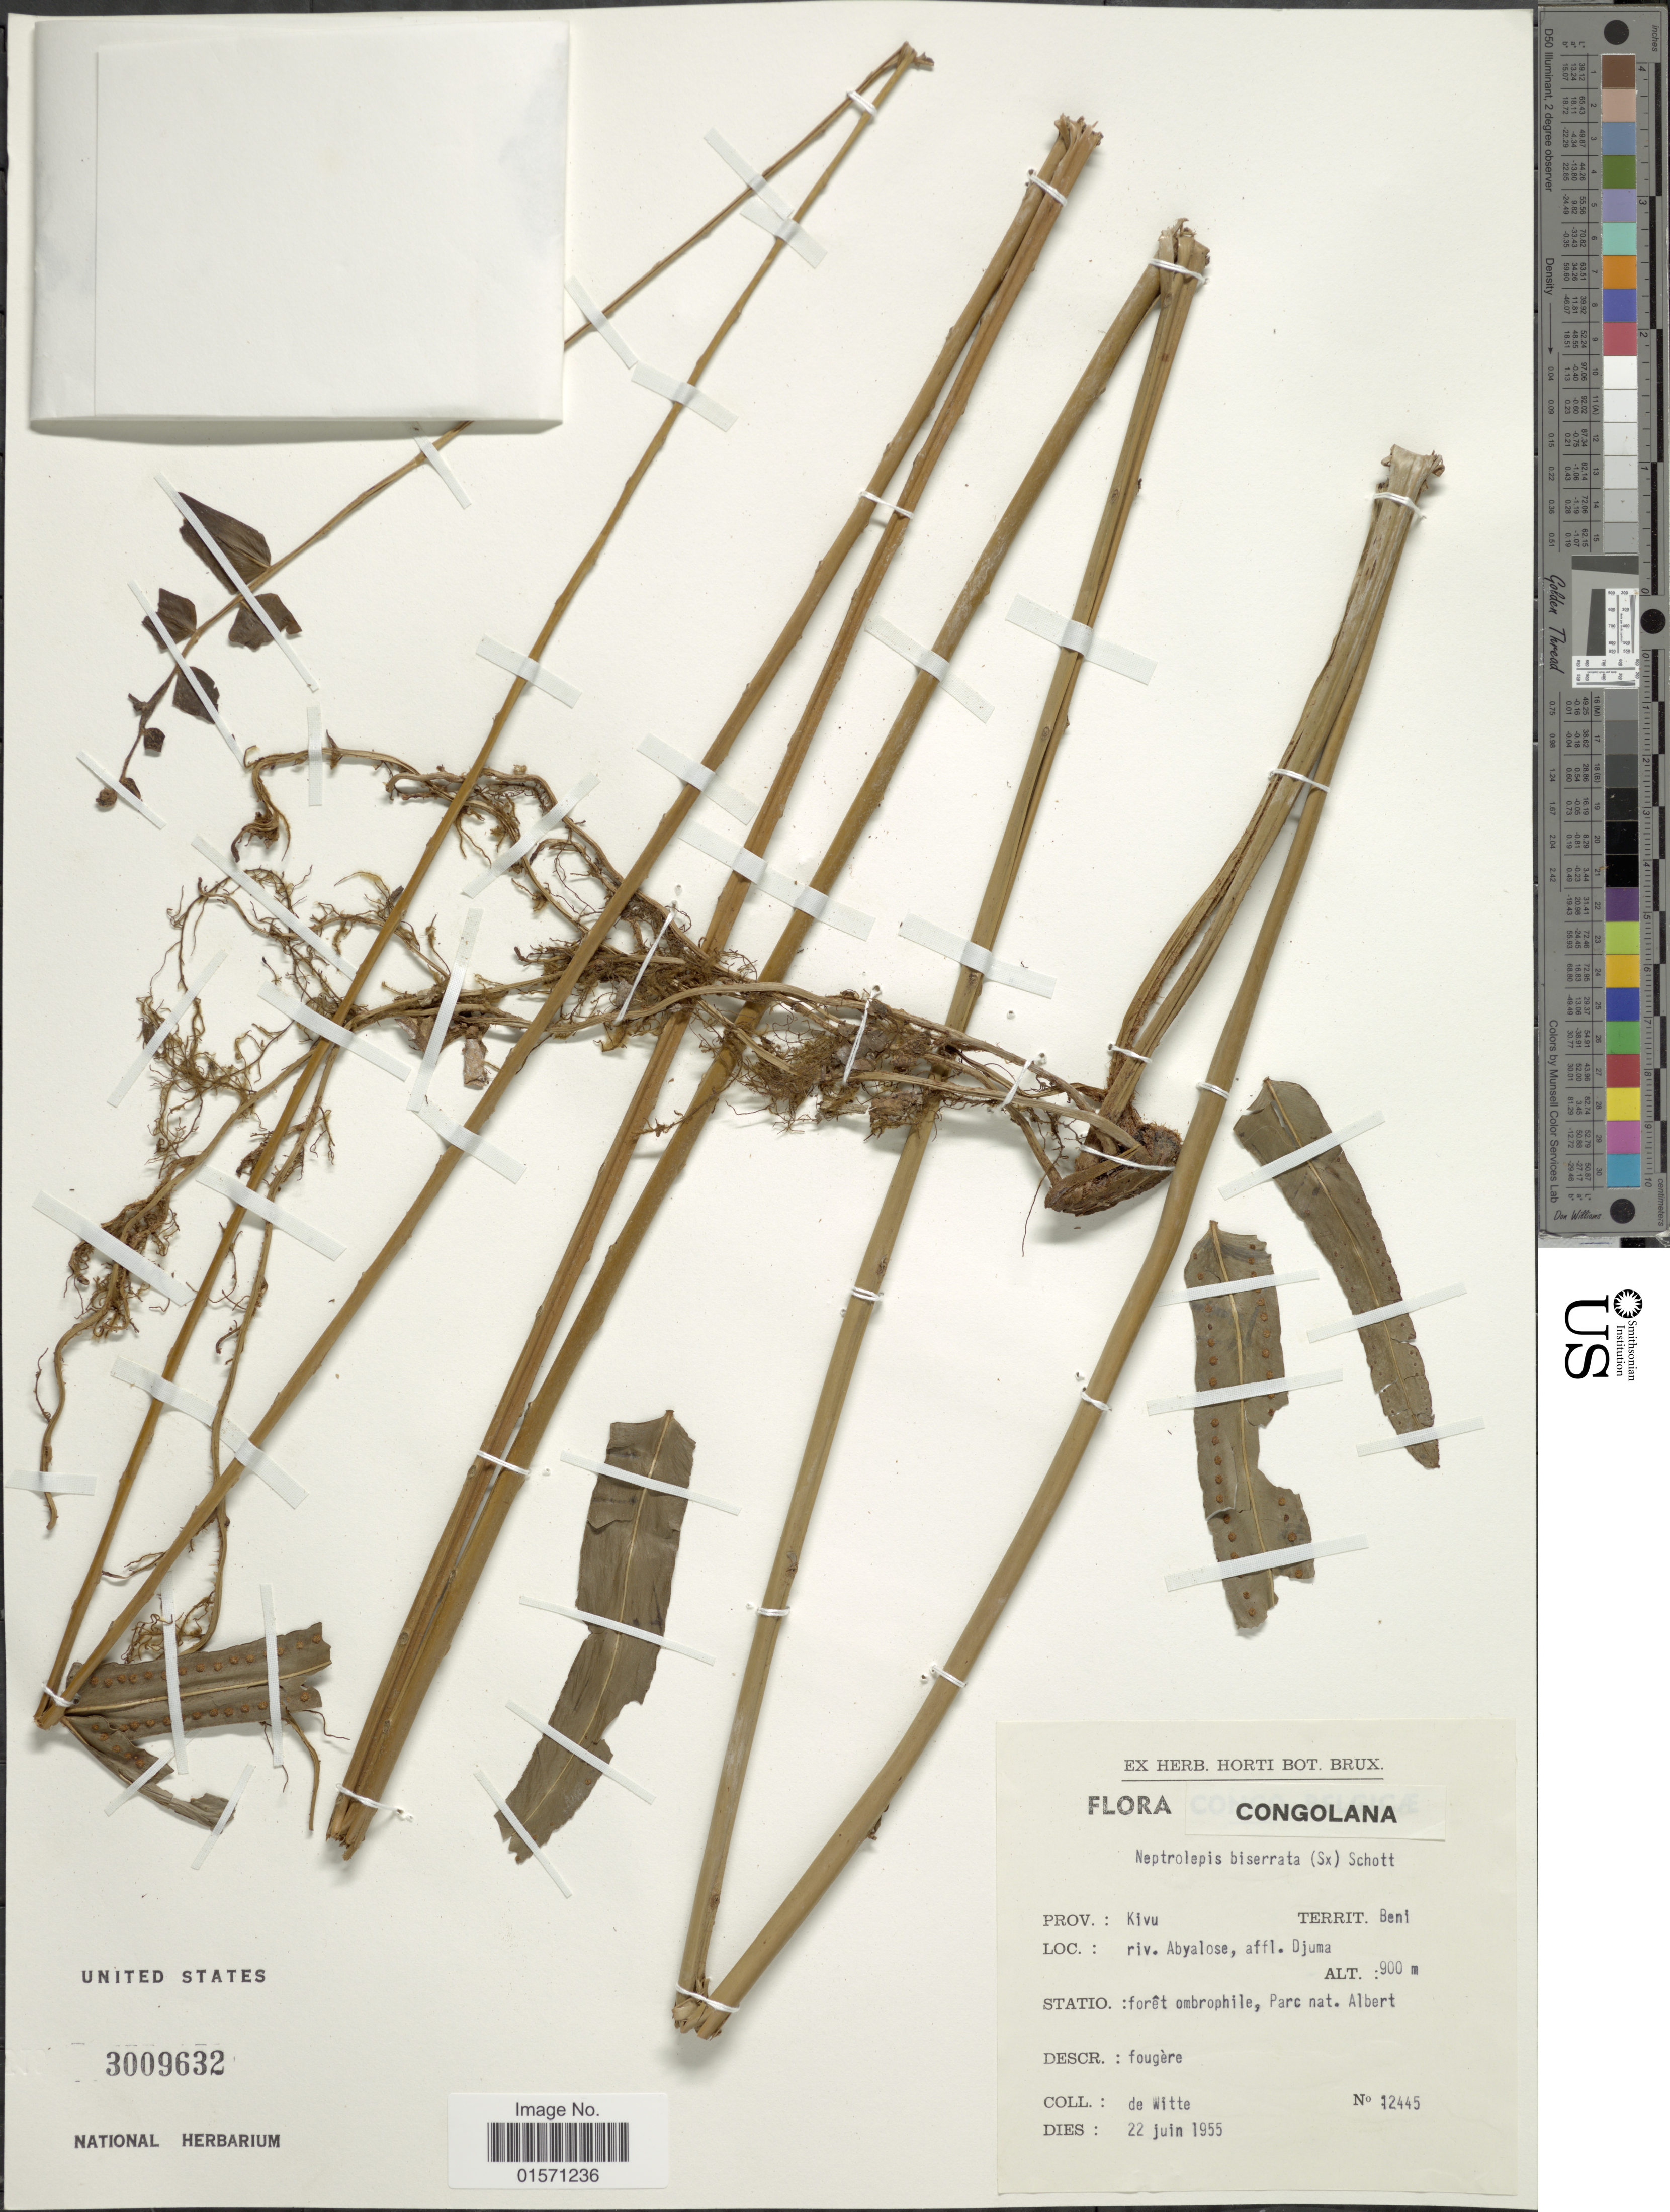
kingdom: Plantae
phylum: Tracheophyta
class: Polypodiopsida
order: Polypodiales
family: Nephrolepidaceae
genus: Nephrolepis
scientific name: Nephrolepis biserrata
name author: (Sw.) Schott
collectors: -. de Witte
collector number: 12445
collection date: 1955-06-22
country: Congo, Democratic Republic of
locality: Congolana. Prov.: Kivu. Territ. Beni. riv. Abyalose, affl. Djuma. Statio.: forêt ombrophile, Parc. nat. Albert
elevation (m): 900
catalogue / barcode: US 3009632